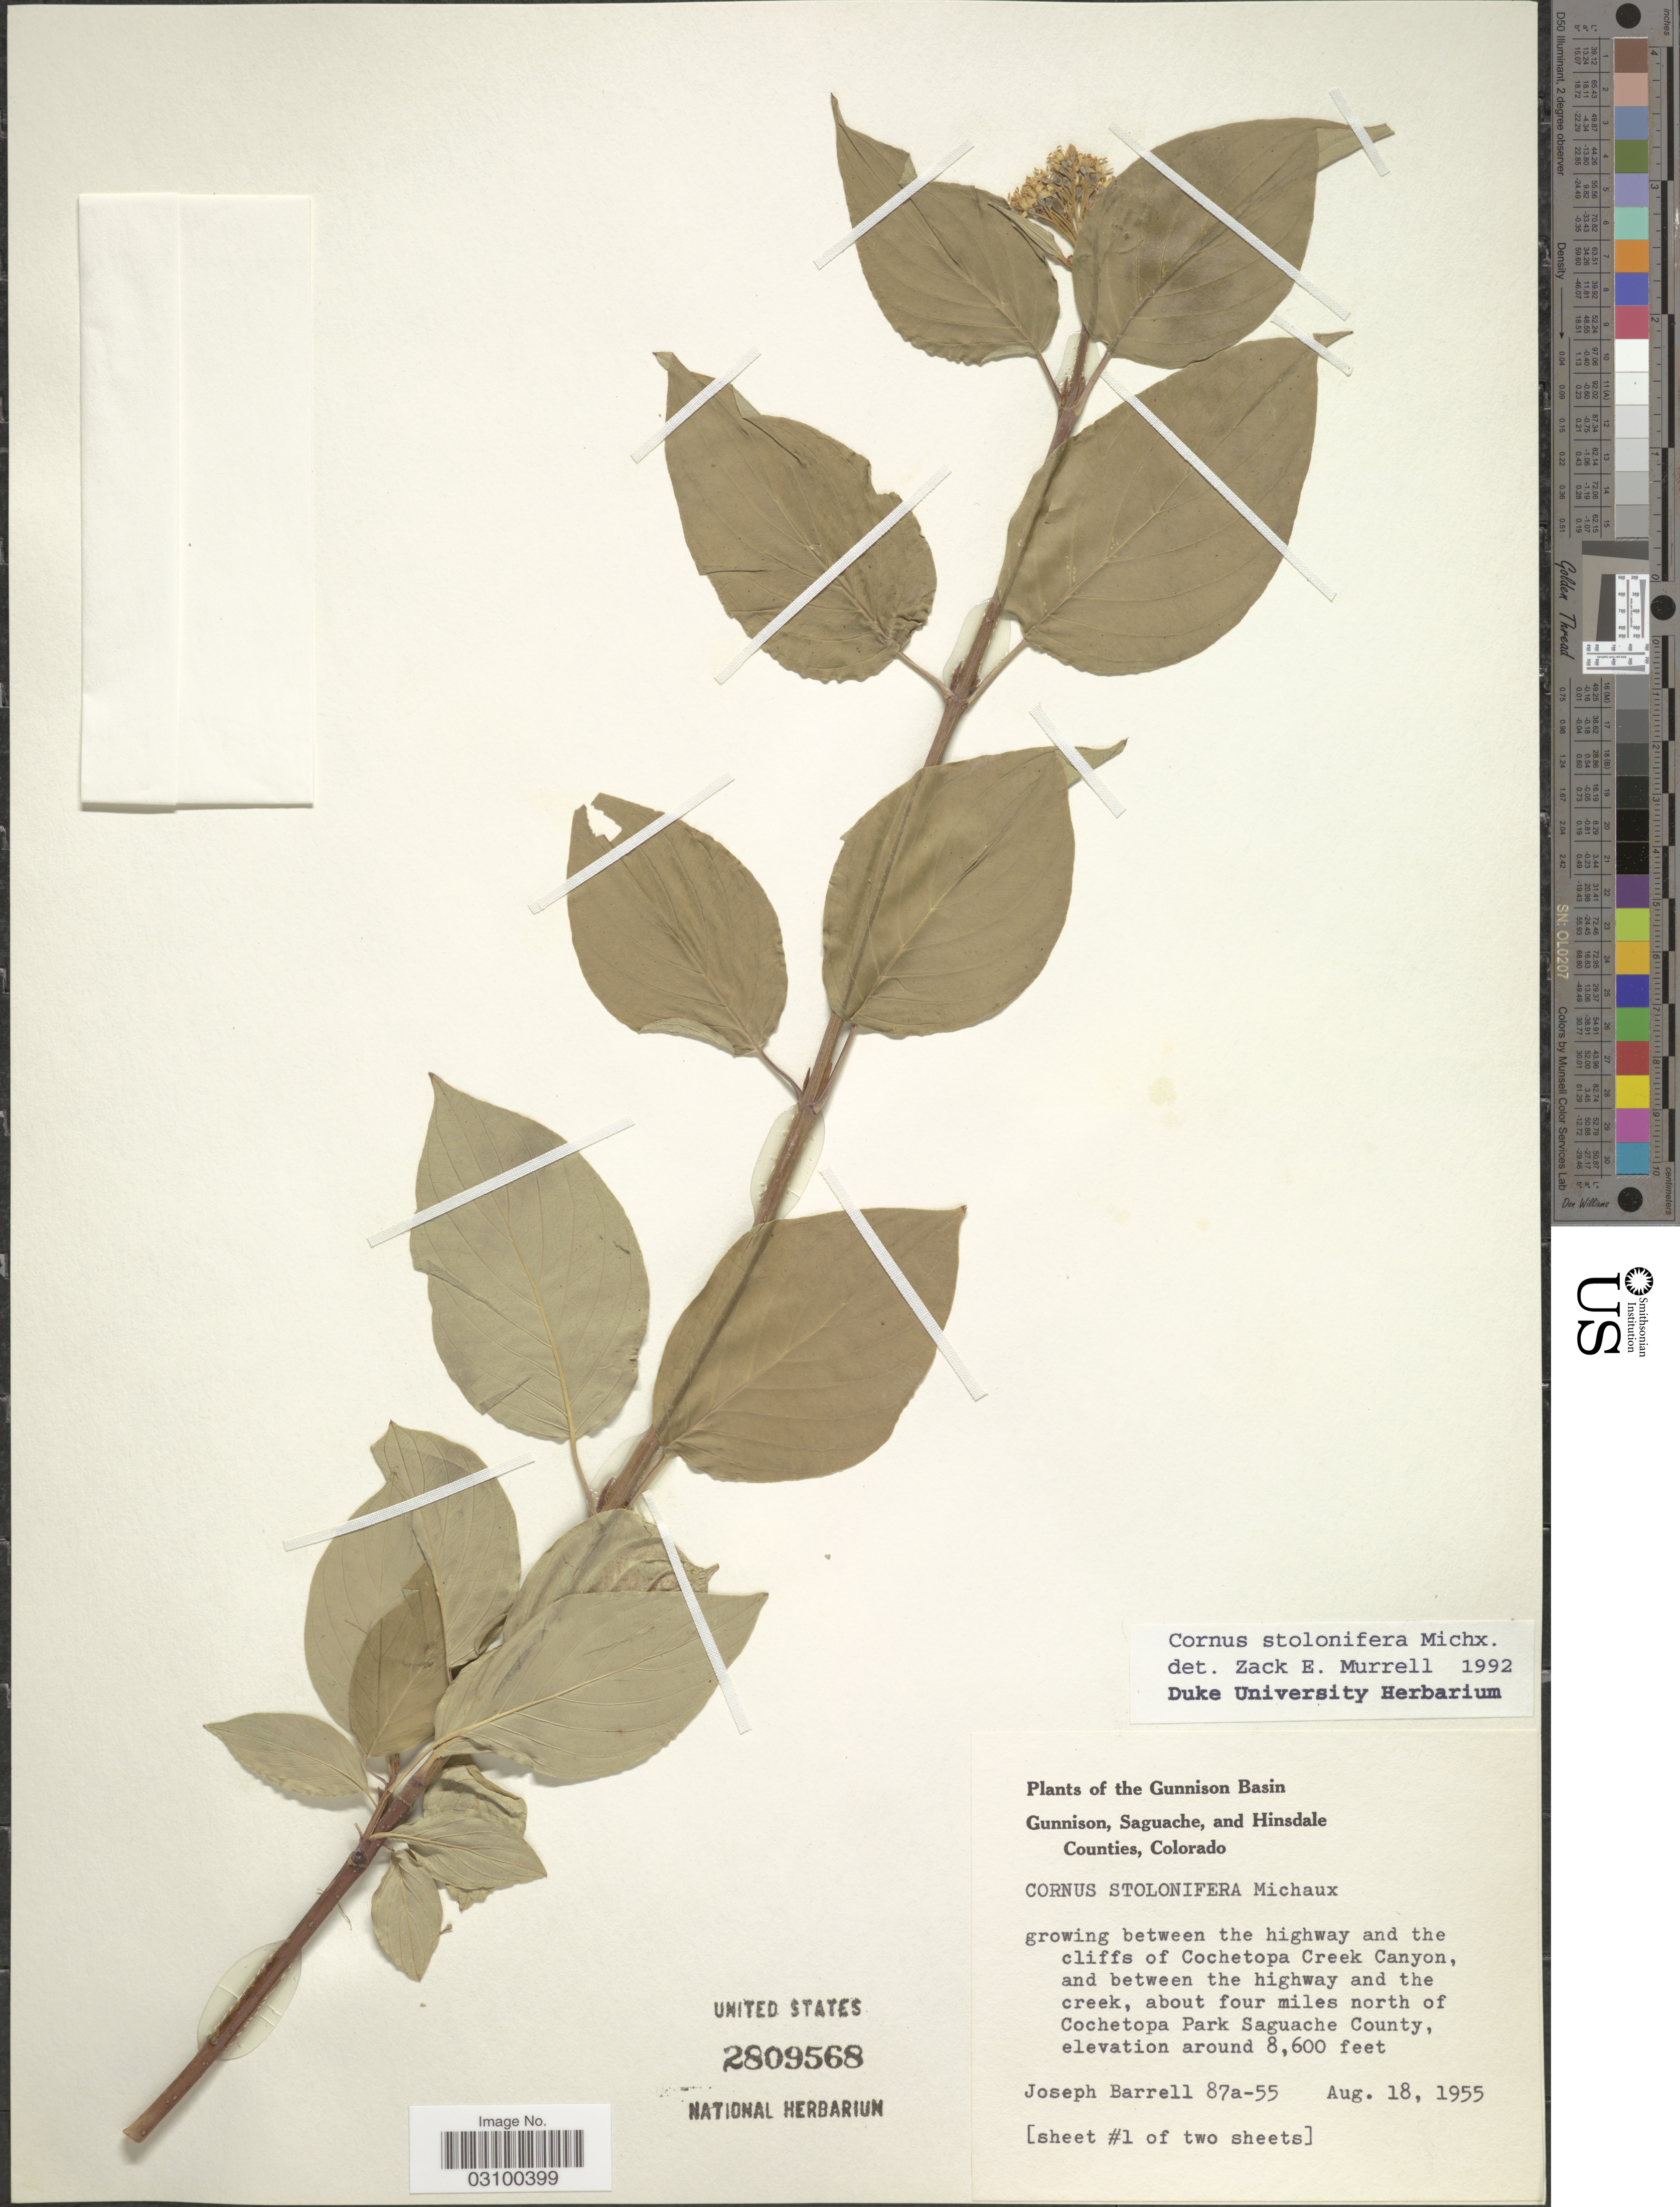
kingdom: Plantae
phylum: Tracheophyta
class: Magnoliopsida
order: Cornales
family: Cornaceae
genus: Cornus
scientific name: Cornus sericea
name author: L.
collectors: J. Barrell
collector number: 87a-55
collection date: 1955-08-18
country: United States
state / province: Colorado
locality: The Gunnison Basin. Between the highway and the cliffs of Cochetopa Creek Canyon, and between the highway and the creek, about four miles north of Cochetopa Park Saguache County.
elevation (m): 2621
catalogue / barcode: US 2809568